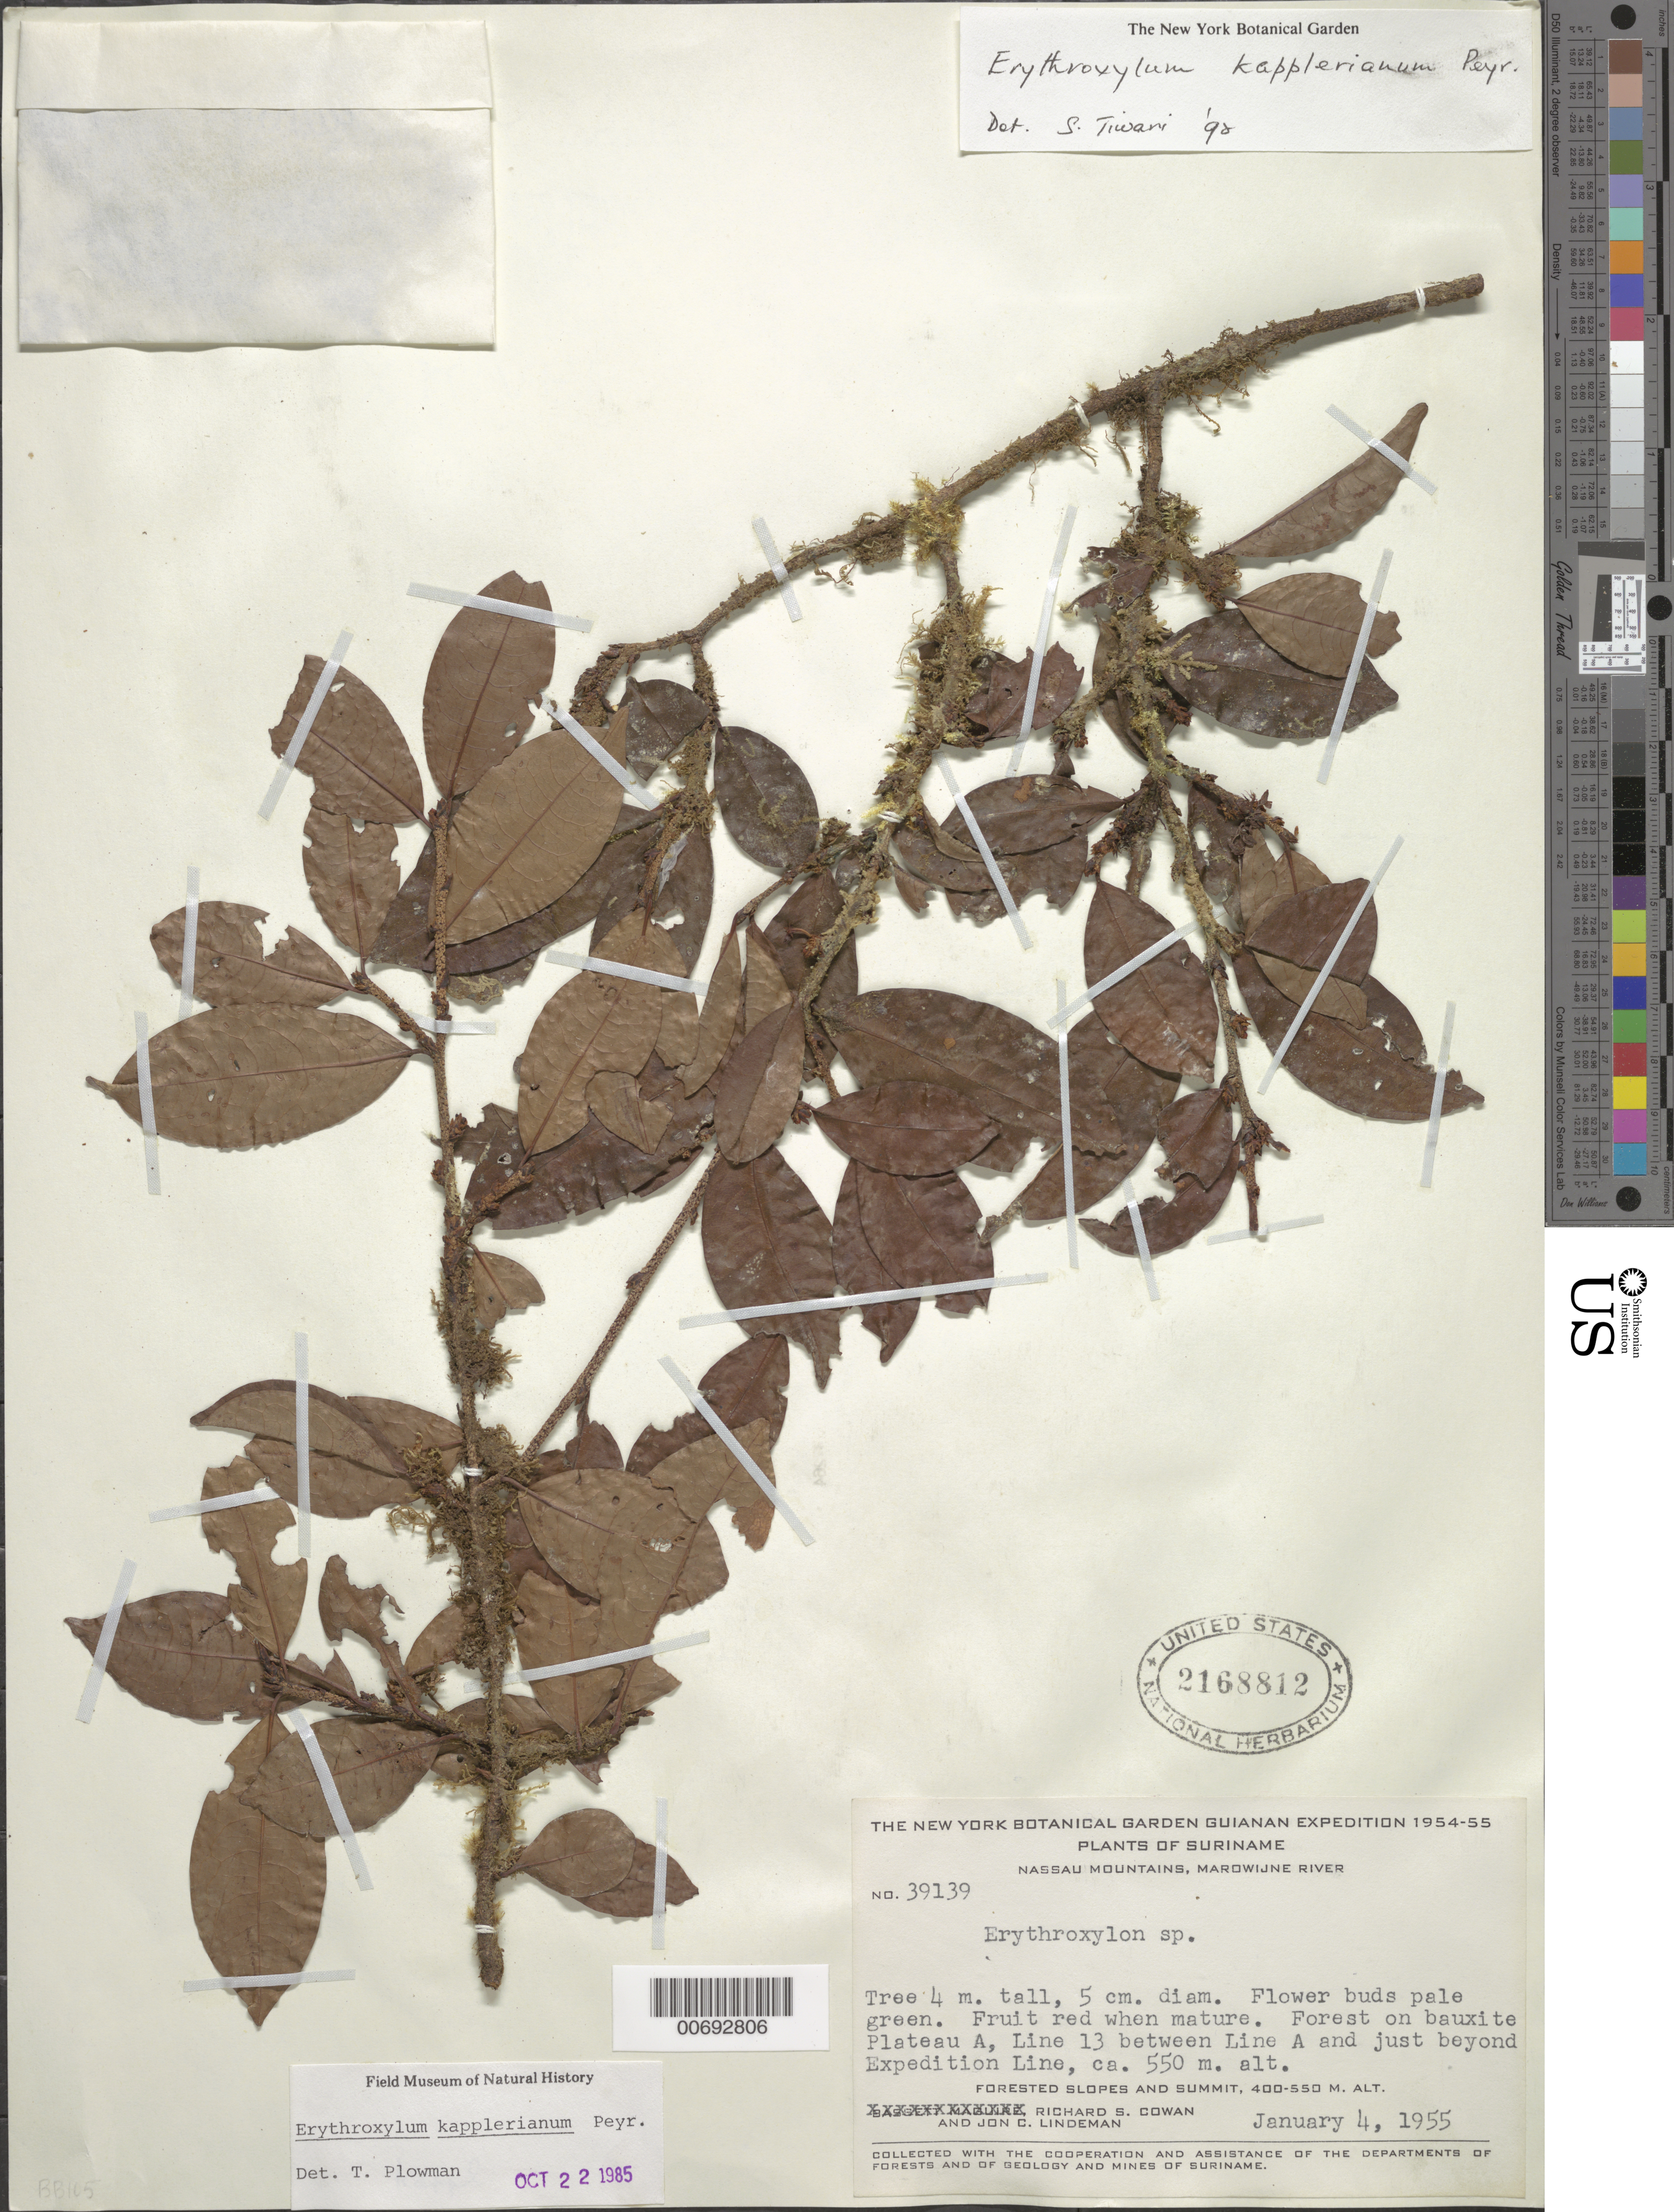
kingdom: Plantae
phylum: Tracheophyta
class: Magnoliopsida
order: Malpighiales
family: Erythroxylaceae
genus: Erythroxylum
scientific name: Erythroxylum kapplerianum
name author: Peyr.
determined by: Tiwari, S.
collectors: R. S. Cowan & J. C. Lindeman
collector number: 39139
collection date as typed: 4-Jan-55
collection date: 1955-01-04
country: Suriname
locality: Nassau Mts., Marowijne R., plateau A, Line 13 btw. line A & just beyond Exp. Line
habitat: Forest on bauxite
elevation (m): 550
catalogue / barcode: US 2168812